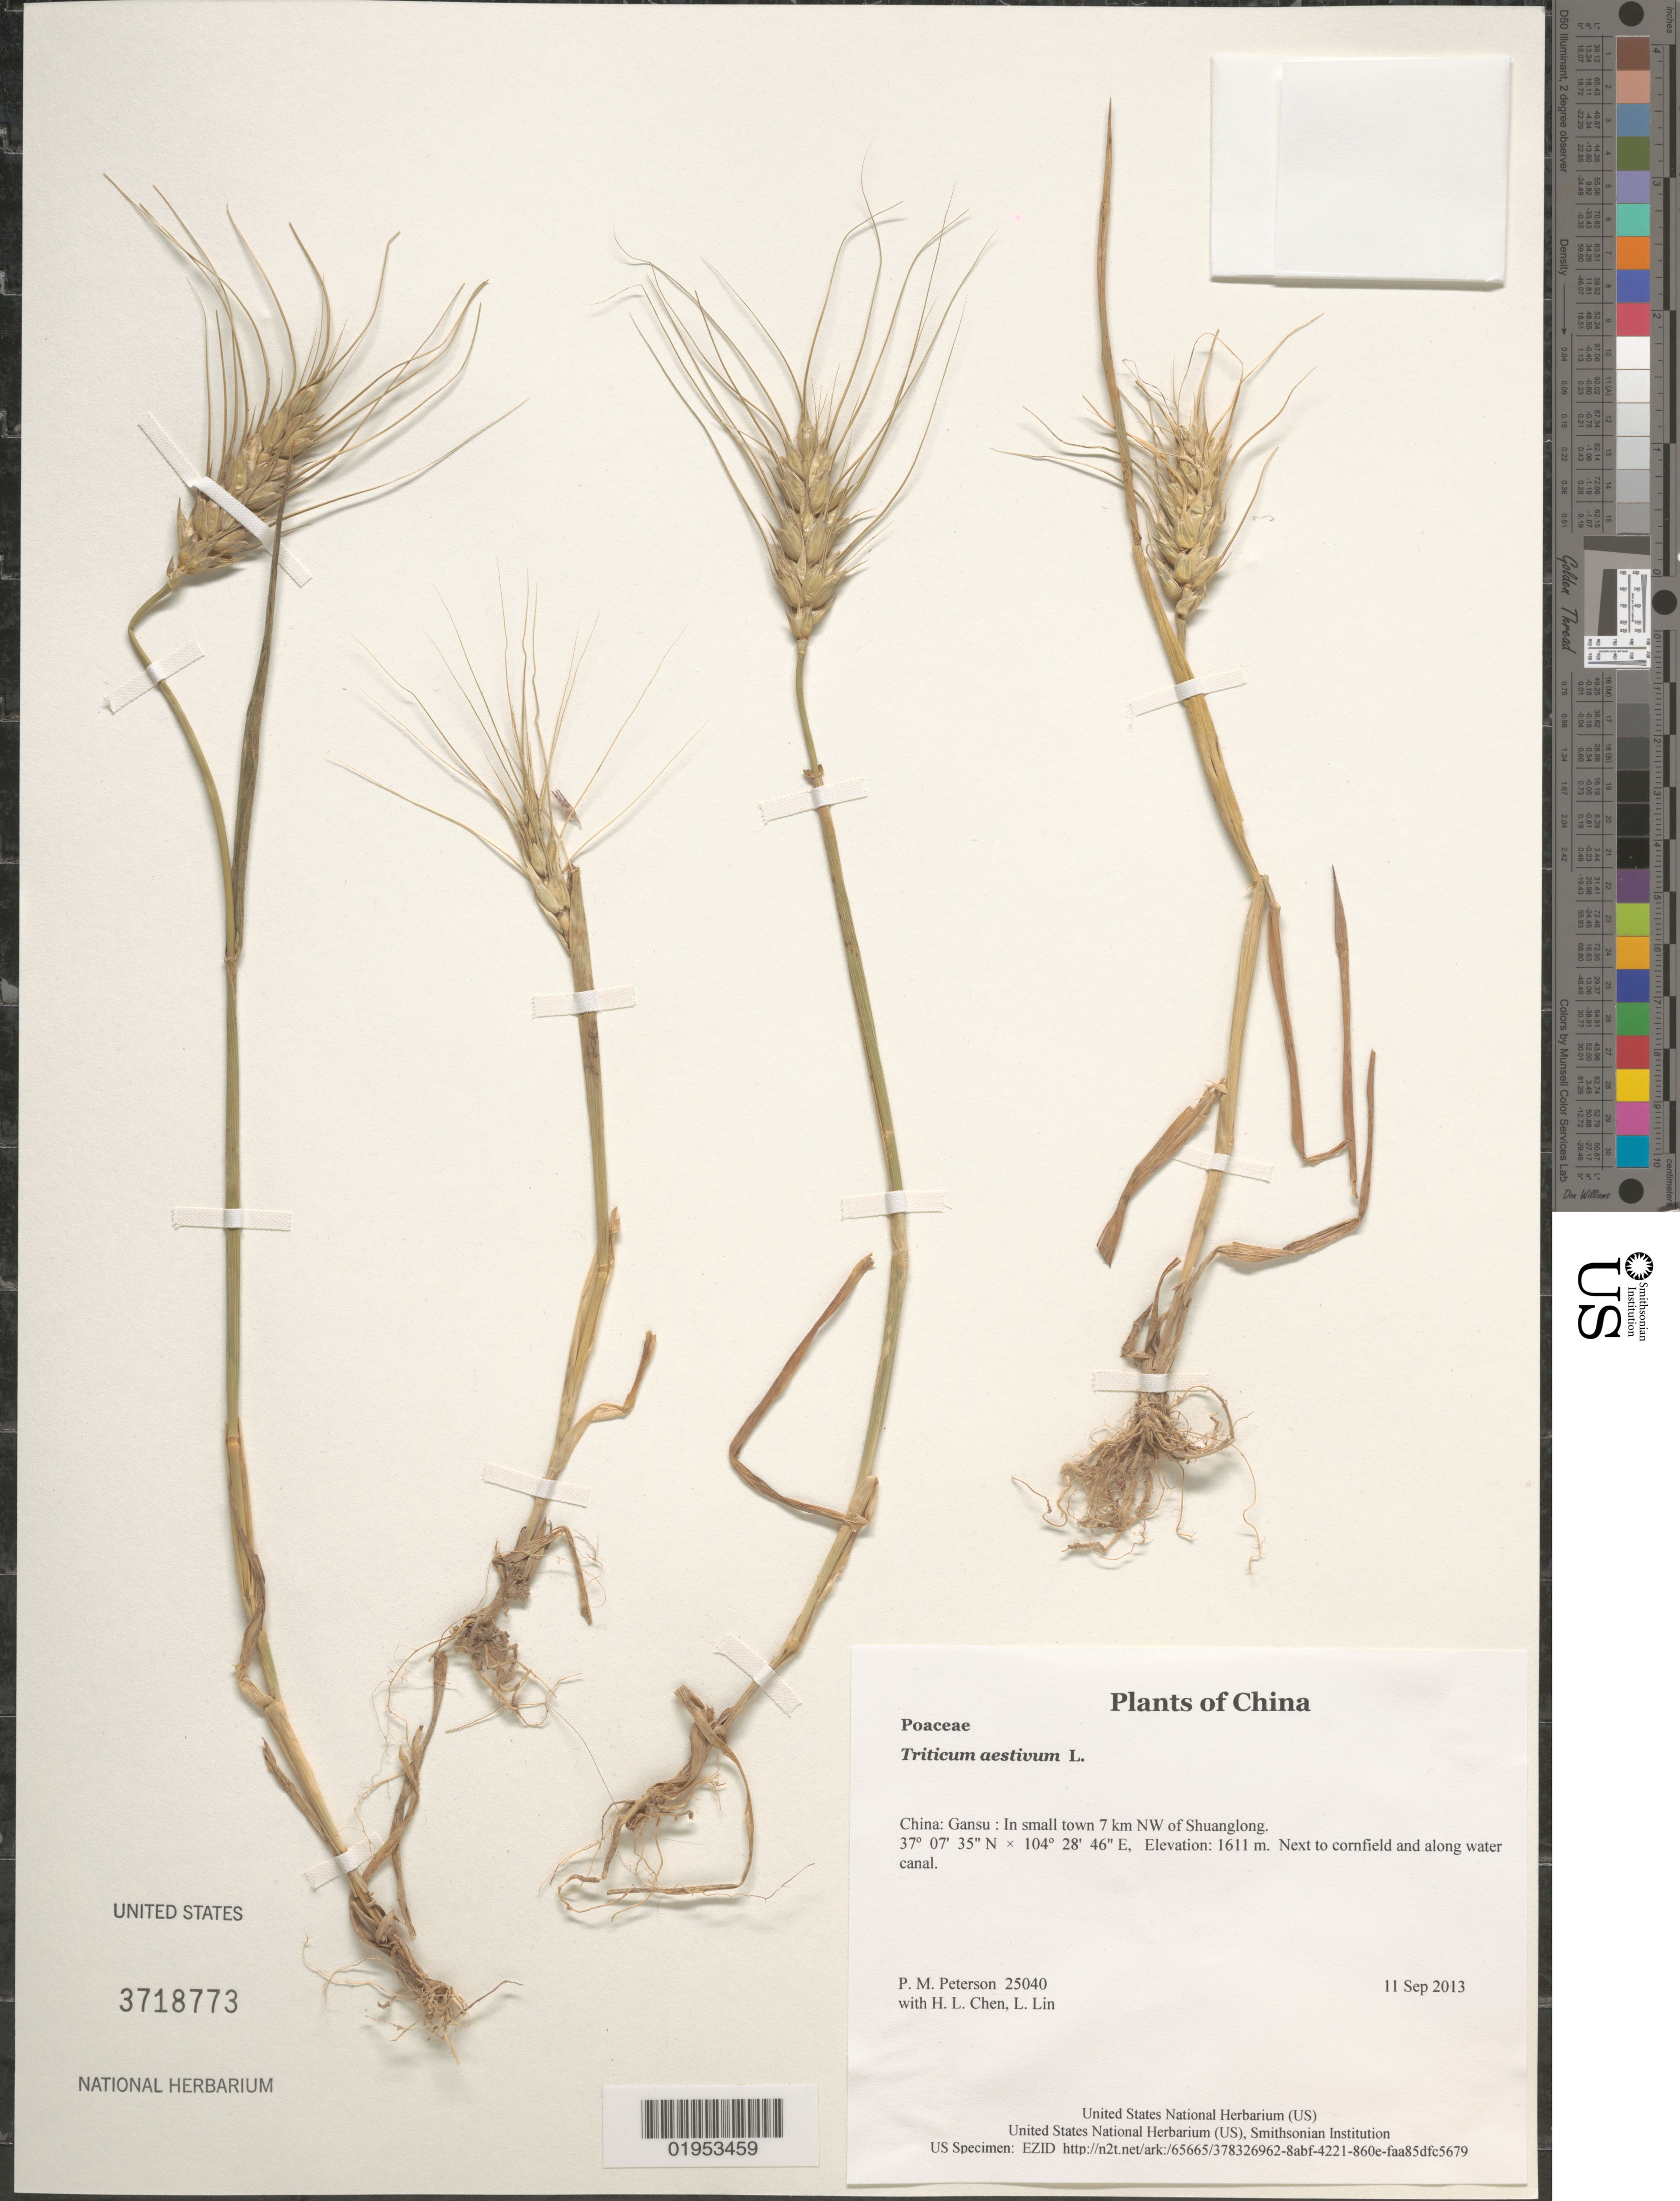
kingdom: Plantae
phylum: Tracheophyta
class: Liliopsida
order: Poales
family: Poaceae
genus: Triticum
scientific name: Triticum aestivum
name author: L.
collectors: P. M. Peterson, H. L. Chen & L. Lin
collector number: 25040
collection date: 2013-09-11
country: China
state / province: Gansu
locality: In small town 7 km NW of Shuanglong.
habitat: Next to cornfield and along water canal.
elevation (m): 1611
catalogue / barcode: US 3718773